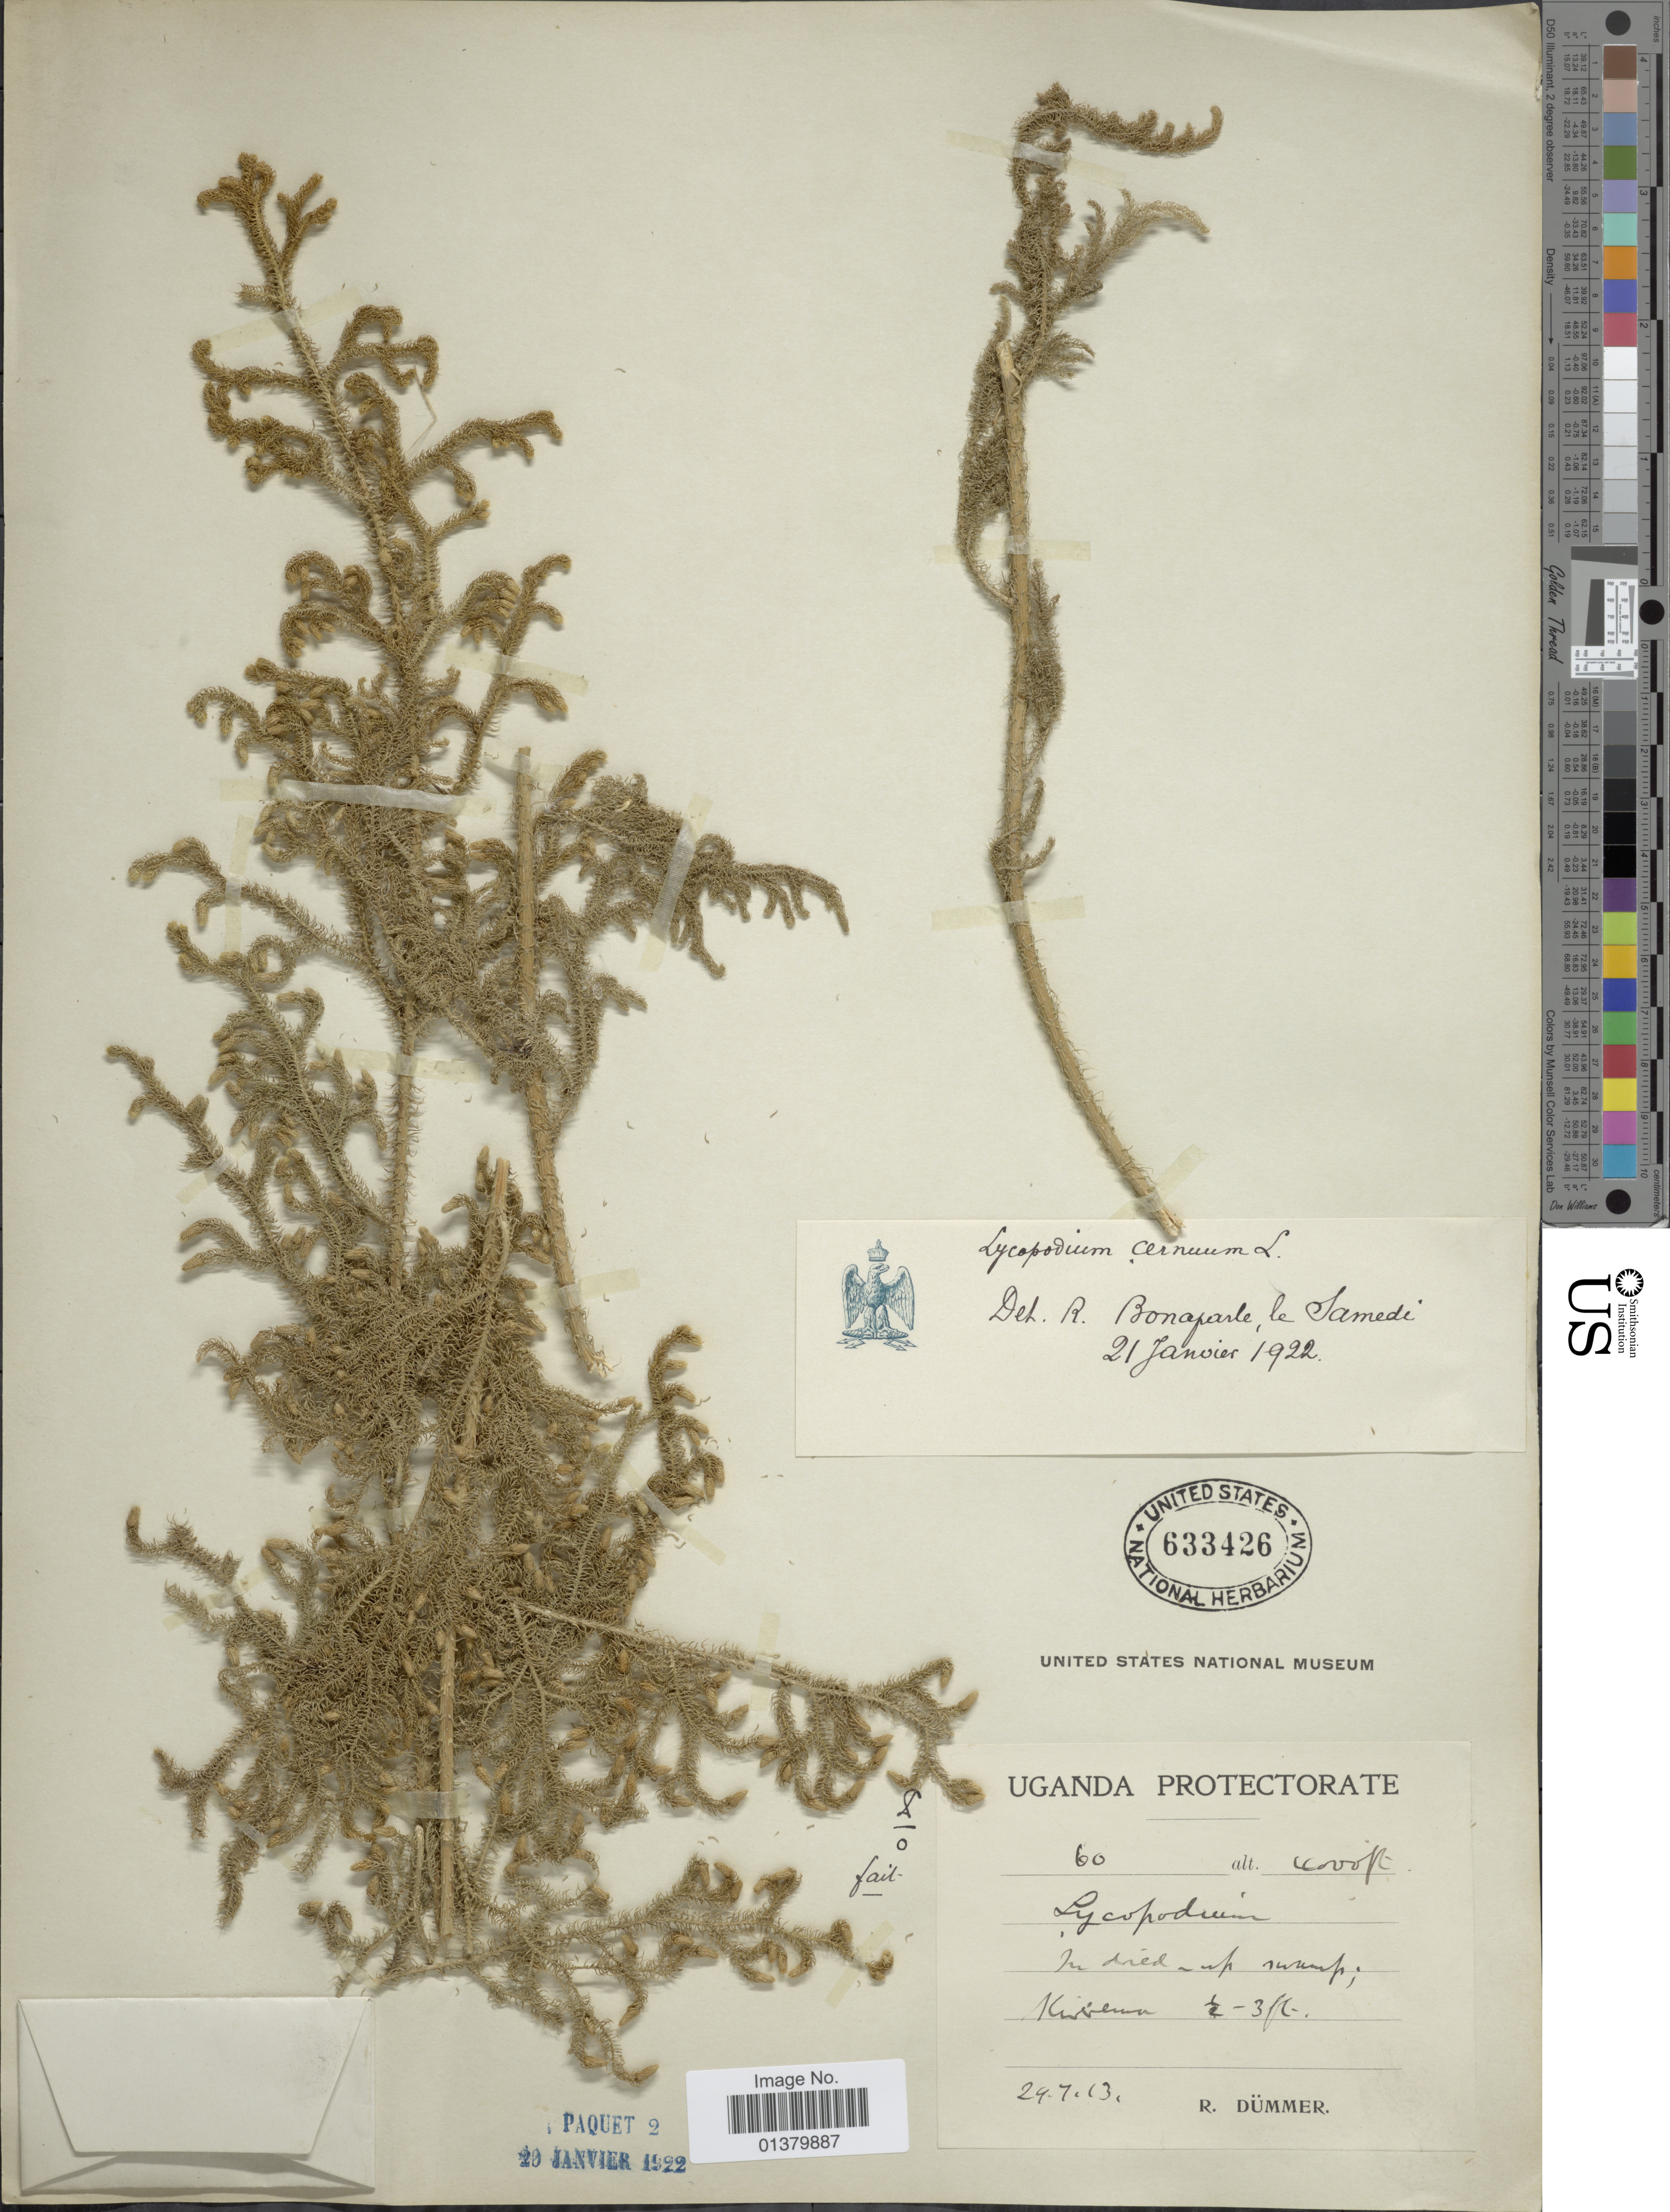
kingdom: Plantae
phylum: Tracheophyta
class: Lycopodiopsida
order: Lycopodiales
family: Lycopodiaceae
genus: Palhinhaea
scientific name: Palhinhaea cernua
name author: (L.) Vasc. & Franco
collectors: R. Dümmer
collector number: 60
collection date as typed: Transcribed d/m/y: 24/7/13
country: Uganda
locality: In dried-up swamp, Kirerema.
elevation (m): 1219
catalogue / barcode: US 633426